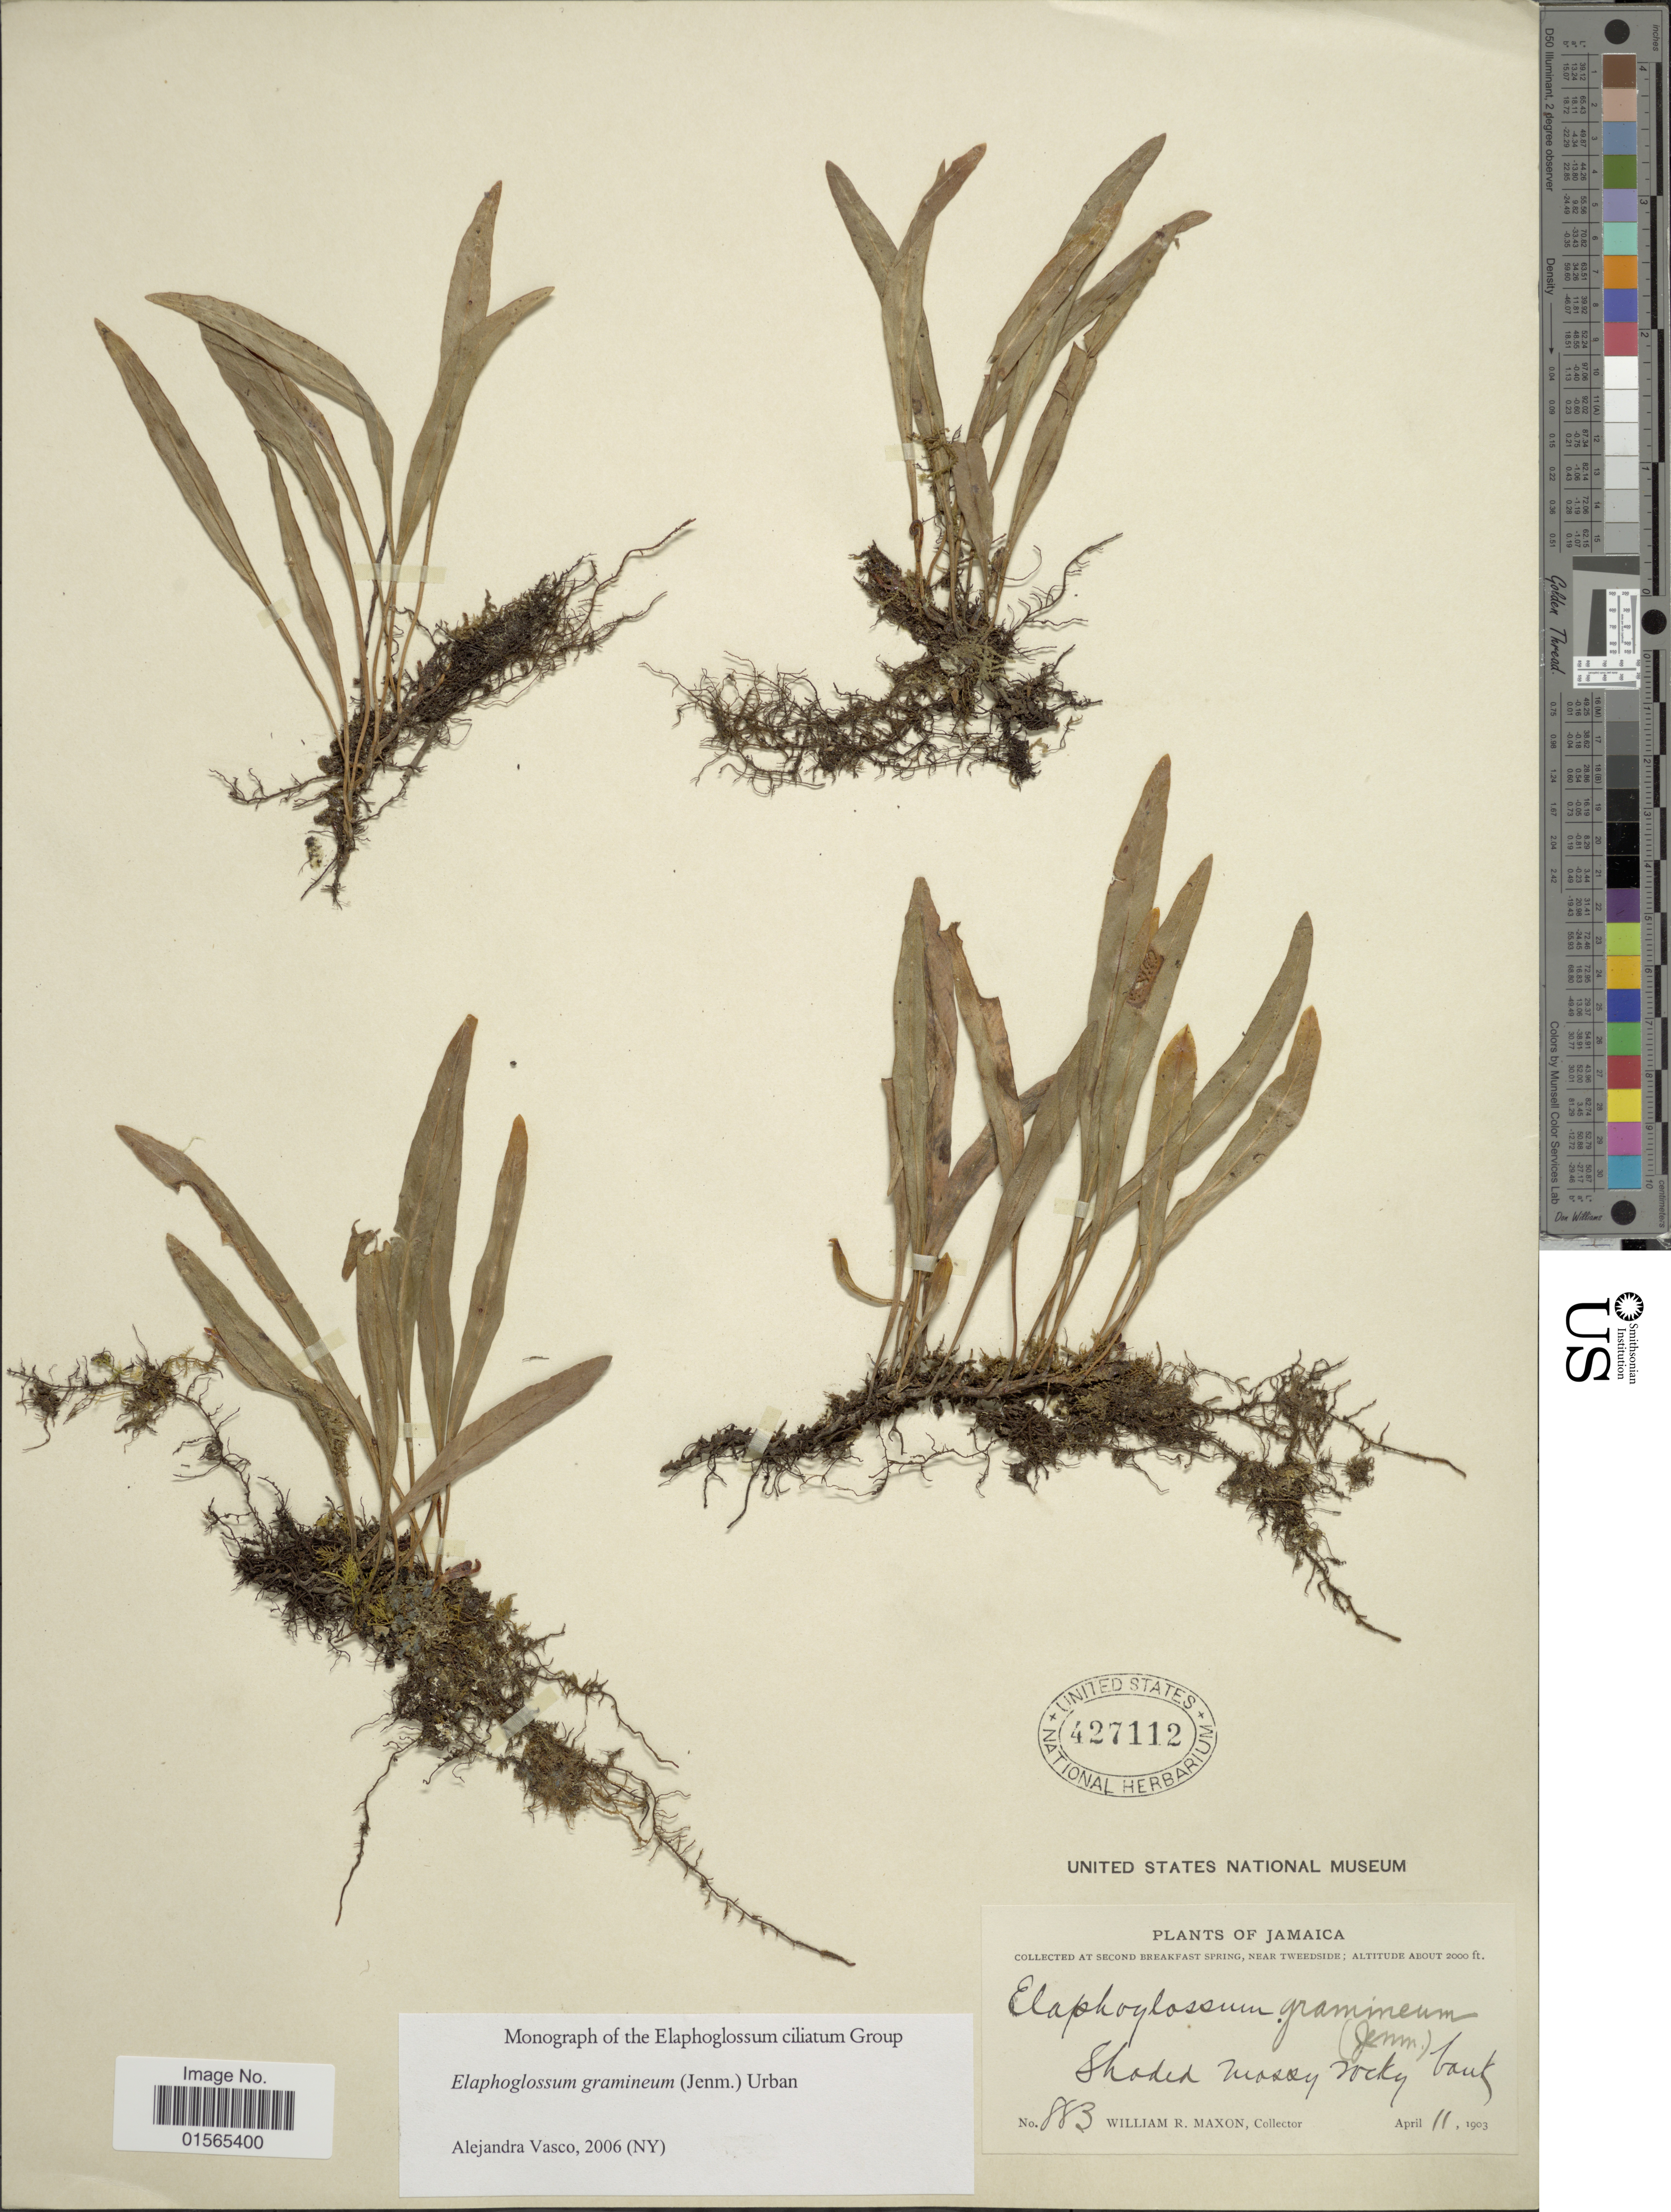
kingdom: Plantae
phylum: Tracheophyta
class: Polypodiopsida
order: Polypodiales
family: Dryopteridaceae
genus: Elaphoglossum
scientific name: Elaphoglossum gramineum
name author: (Jenman) Urb.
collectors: W. R. Maxon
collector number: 883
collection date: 1903-04-11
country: Jamaica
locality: Second Breakfast Spring, near Tweedside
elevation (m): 610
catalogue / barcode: US 427112